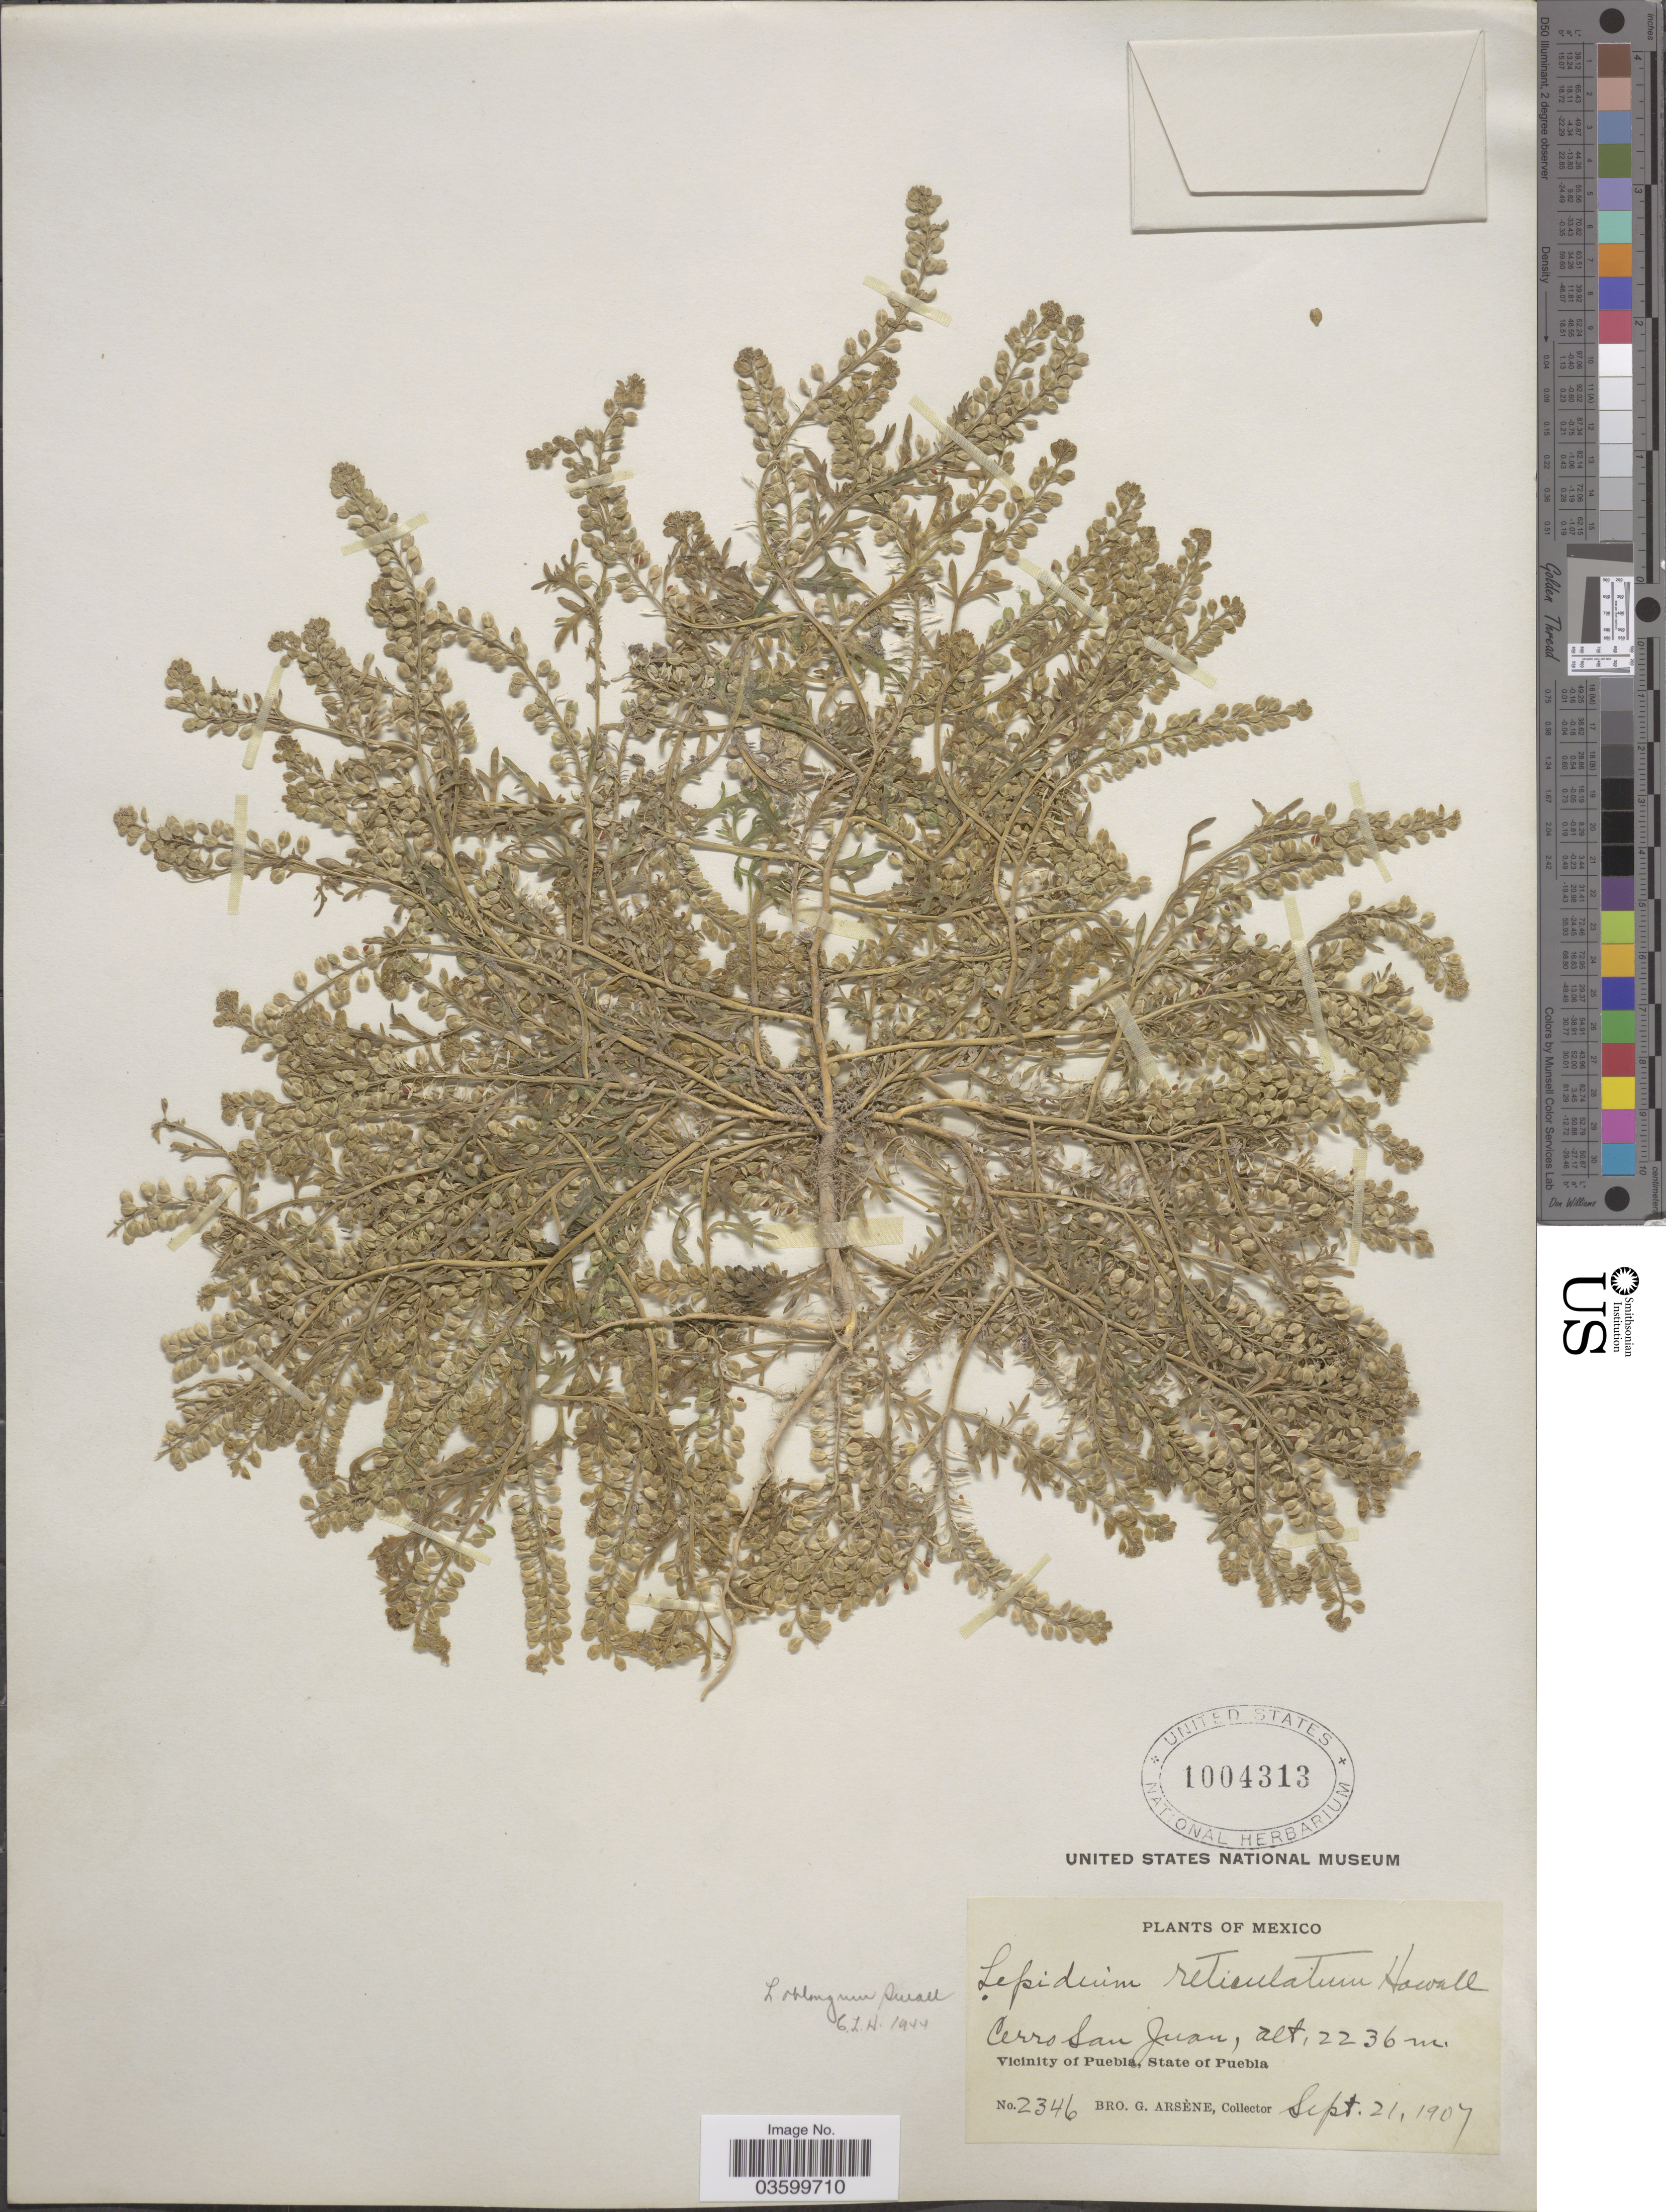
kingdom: Plantae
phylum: Tracheophyta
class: Magnoliopsida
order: Brassicales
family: Brassicaceae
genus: Lepidium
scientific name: Lepidium oblongum var. oblongum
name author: Small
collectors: Bro. G. Arsène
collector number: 2346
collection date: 1907-09-21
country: Mexico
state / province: Puebla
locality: Cerro San Juan. Vicinity of Puebla.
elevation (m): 2236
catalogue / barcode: US 1004313